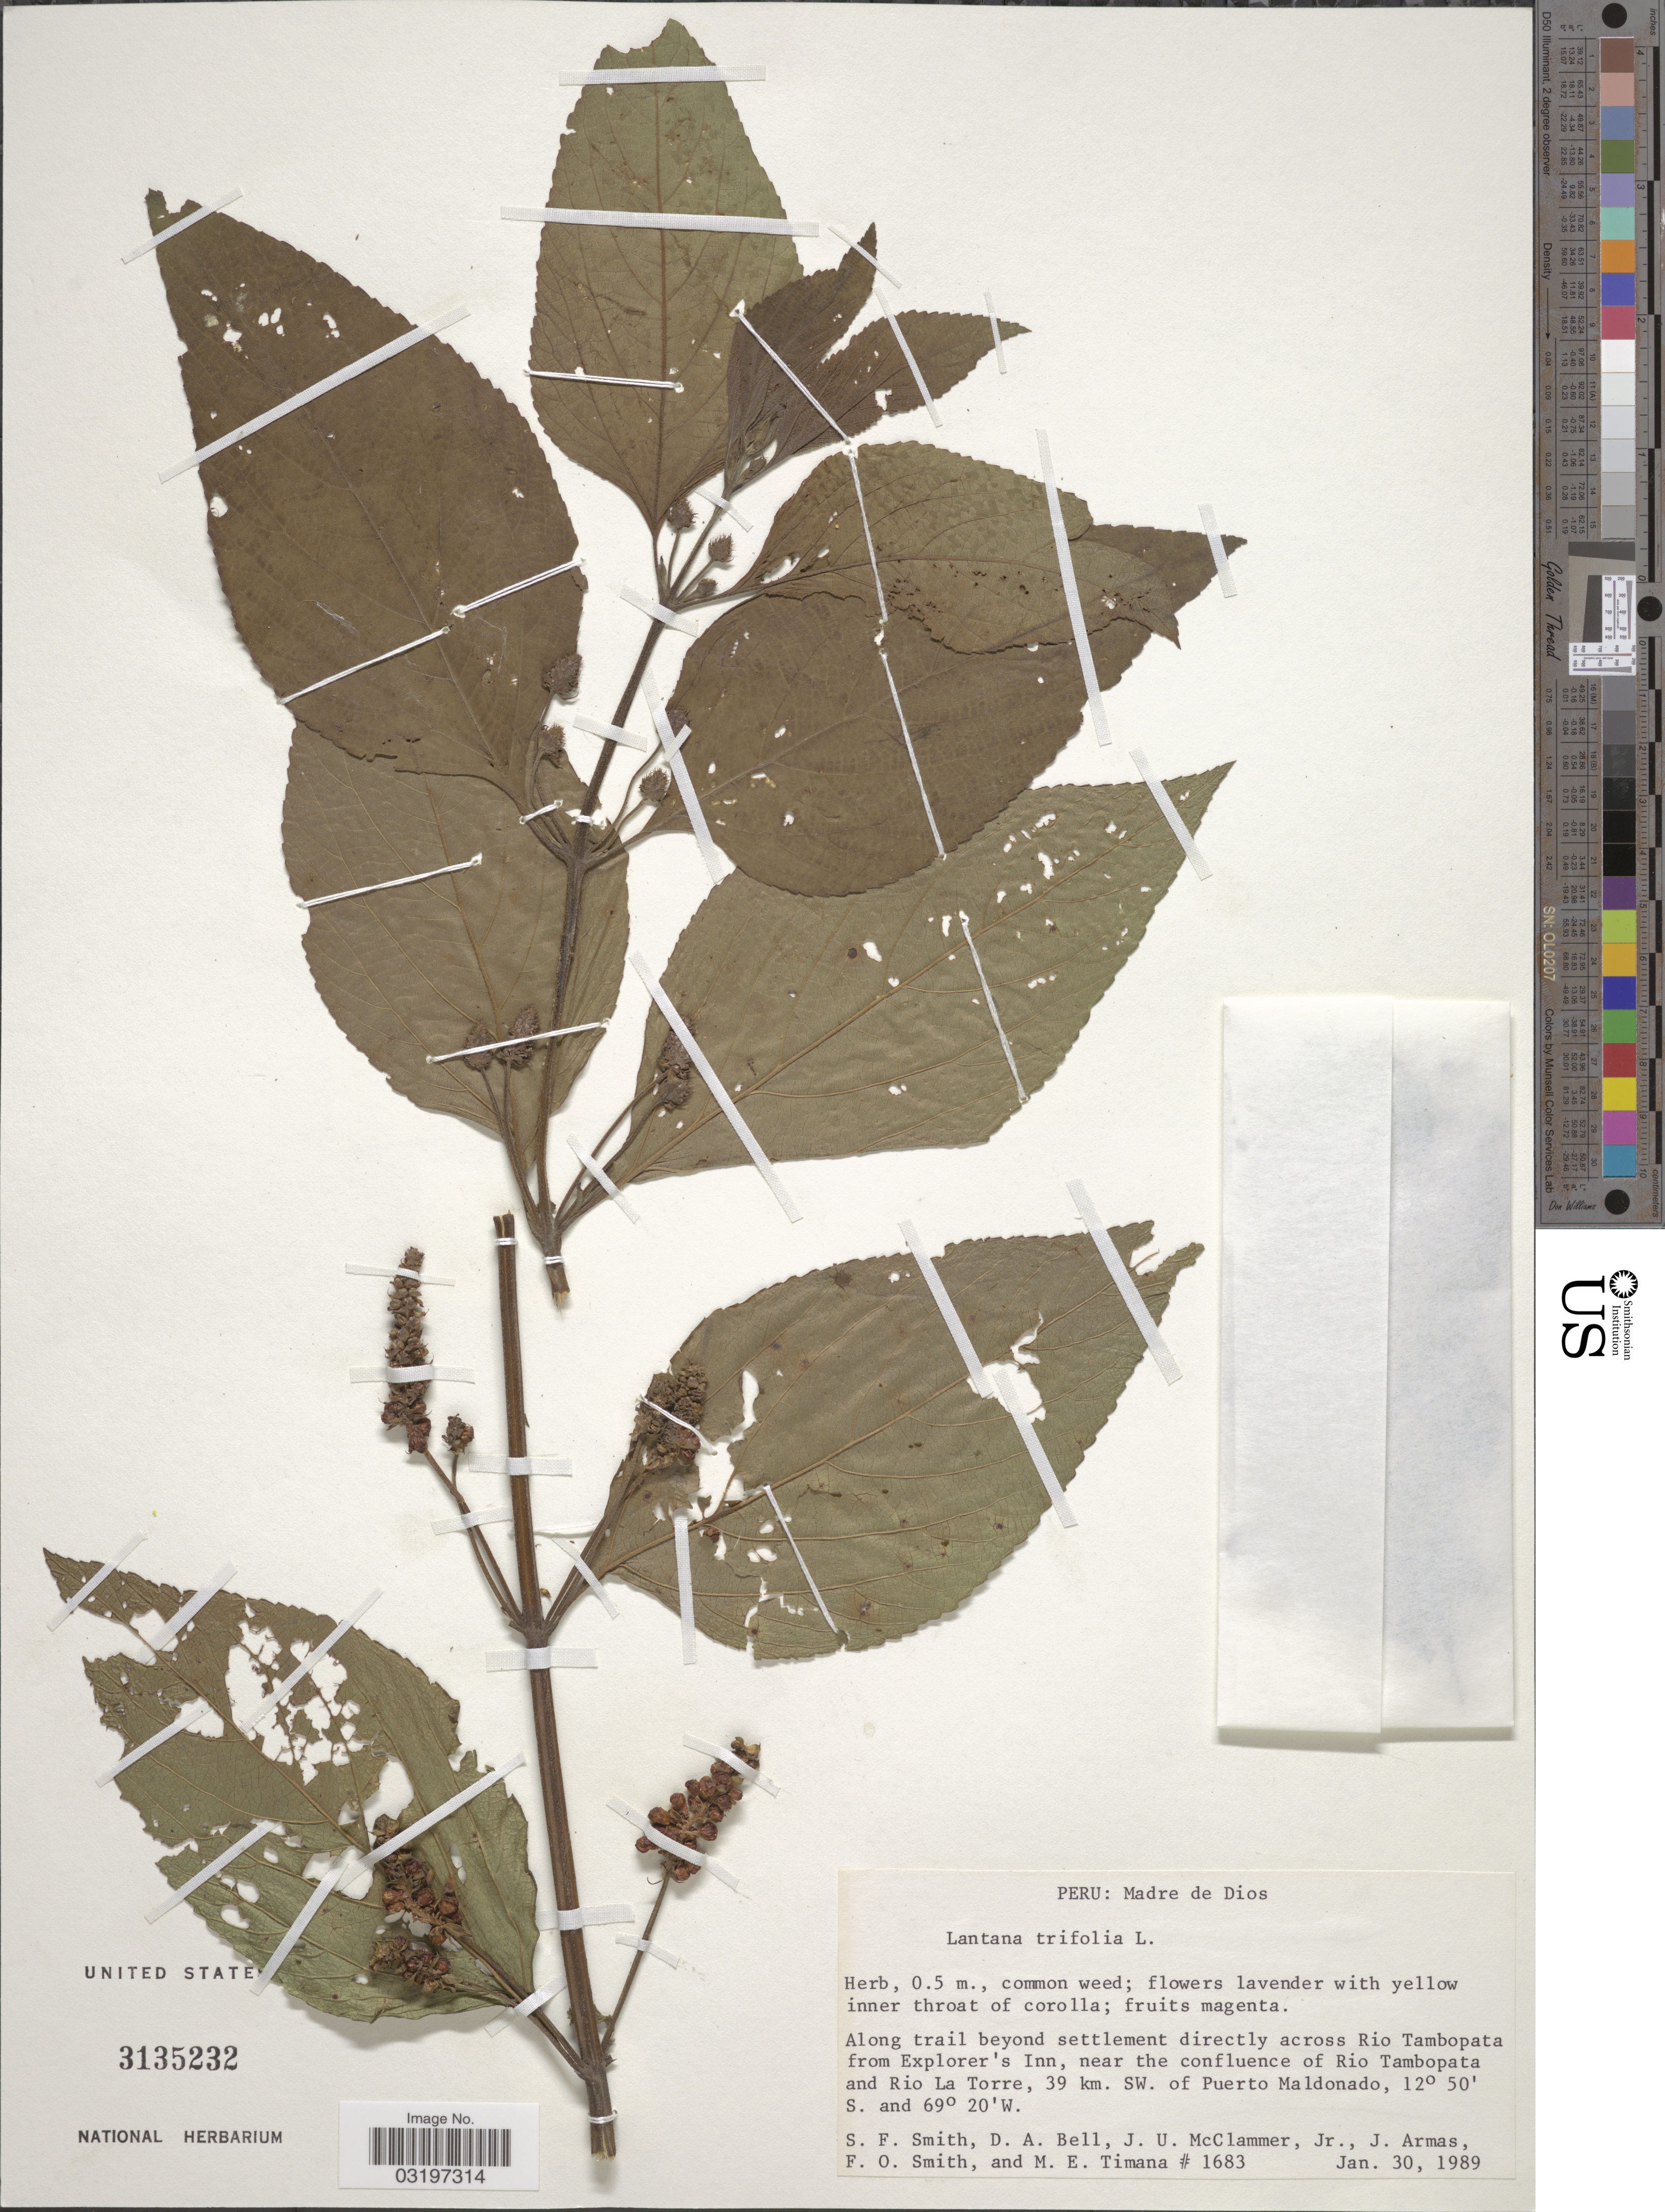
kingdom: Plantae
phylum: Tracheophyta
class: Magnoliopsida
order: Lamiales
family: Verbenaceae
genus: Lantana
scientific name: Lantana trifolia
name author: L.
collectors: S.F. Smith, D. A. Bell, J. McClammer Jr. & J. Armas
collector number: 1683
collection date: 1989-01-30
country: Peru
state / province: Madre de Dios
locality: Along trail beyond settlement directly across Rio Tambopata from Explorer's Inn, near the confluence of Rio Tambopata and Rio La Torre, 39 km. SW. of Puerto Maldonado.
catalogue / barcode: US 3135232